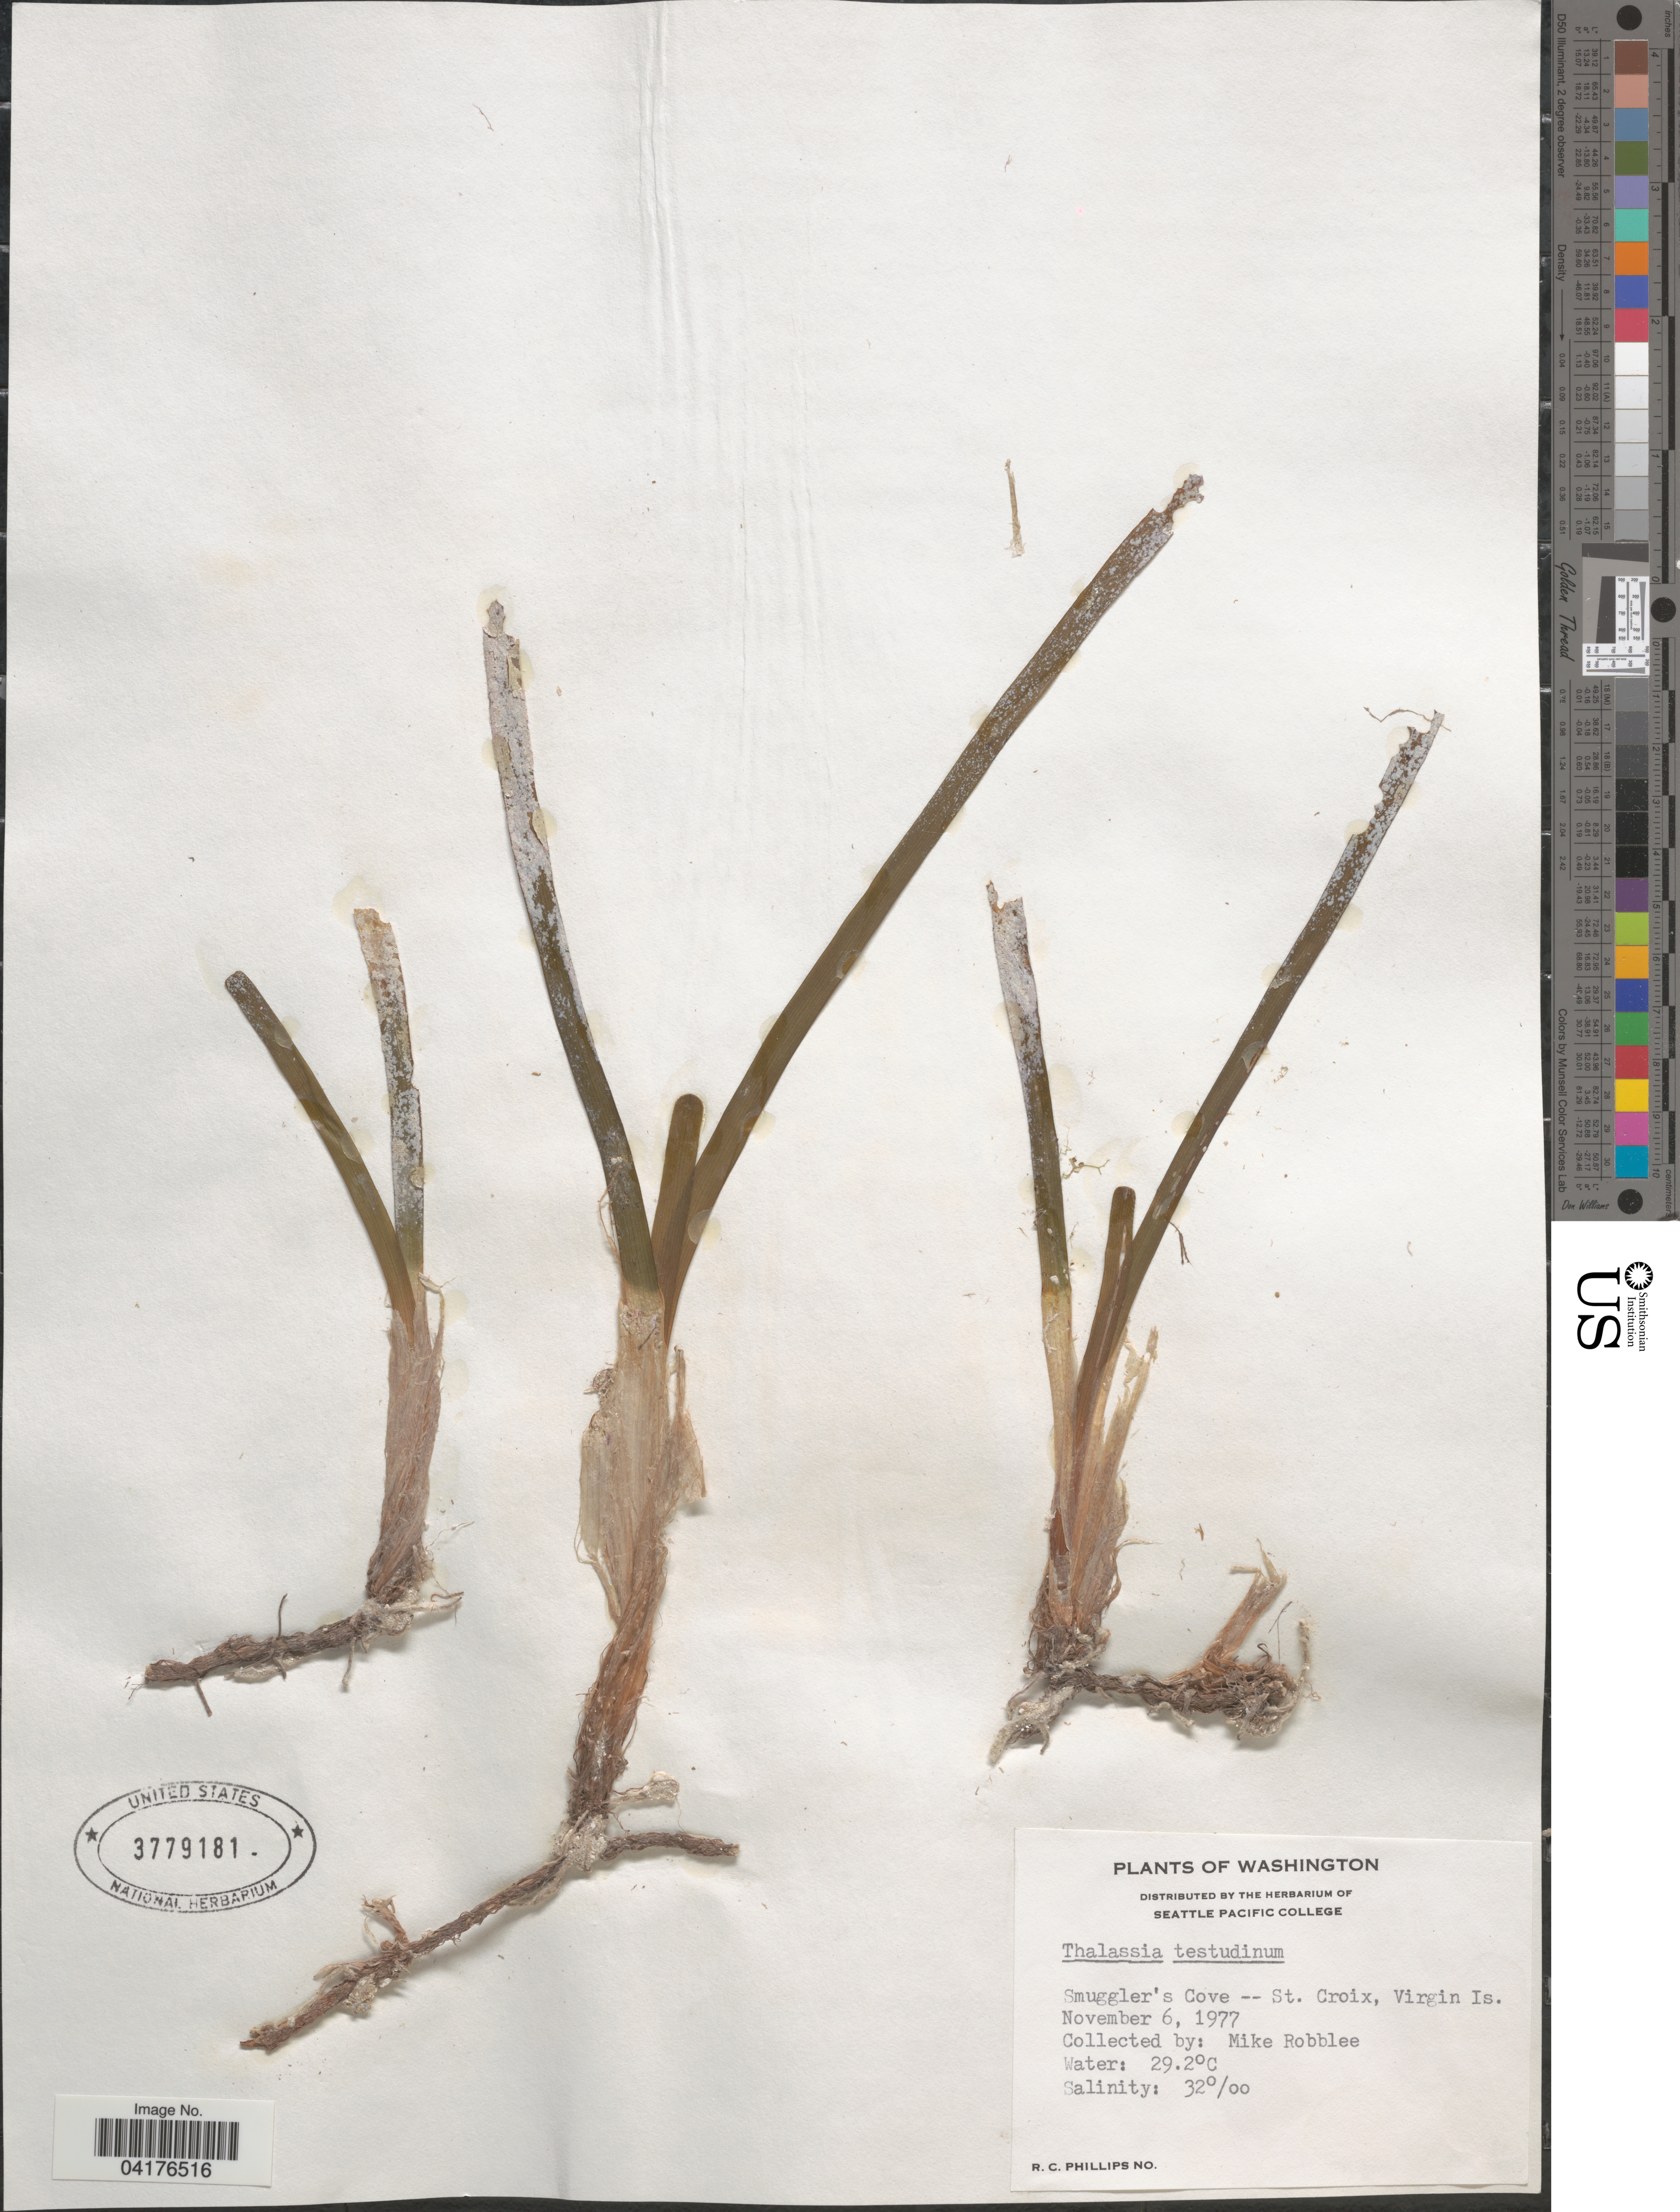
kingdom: Plantae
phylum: Tracheophyta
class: Liliopsida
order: Alismatales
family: Hydrocharitaceae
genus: Thalassia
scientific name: Thalassia testudinum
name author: Banks & Sol. ex K.D. Koenig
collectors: M. Robblee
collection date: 1977-11-06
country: U.S. Virgin Islands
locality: Smuggler's Cove -- St. Croix, Virgin Is.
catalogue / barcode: US 3779181